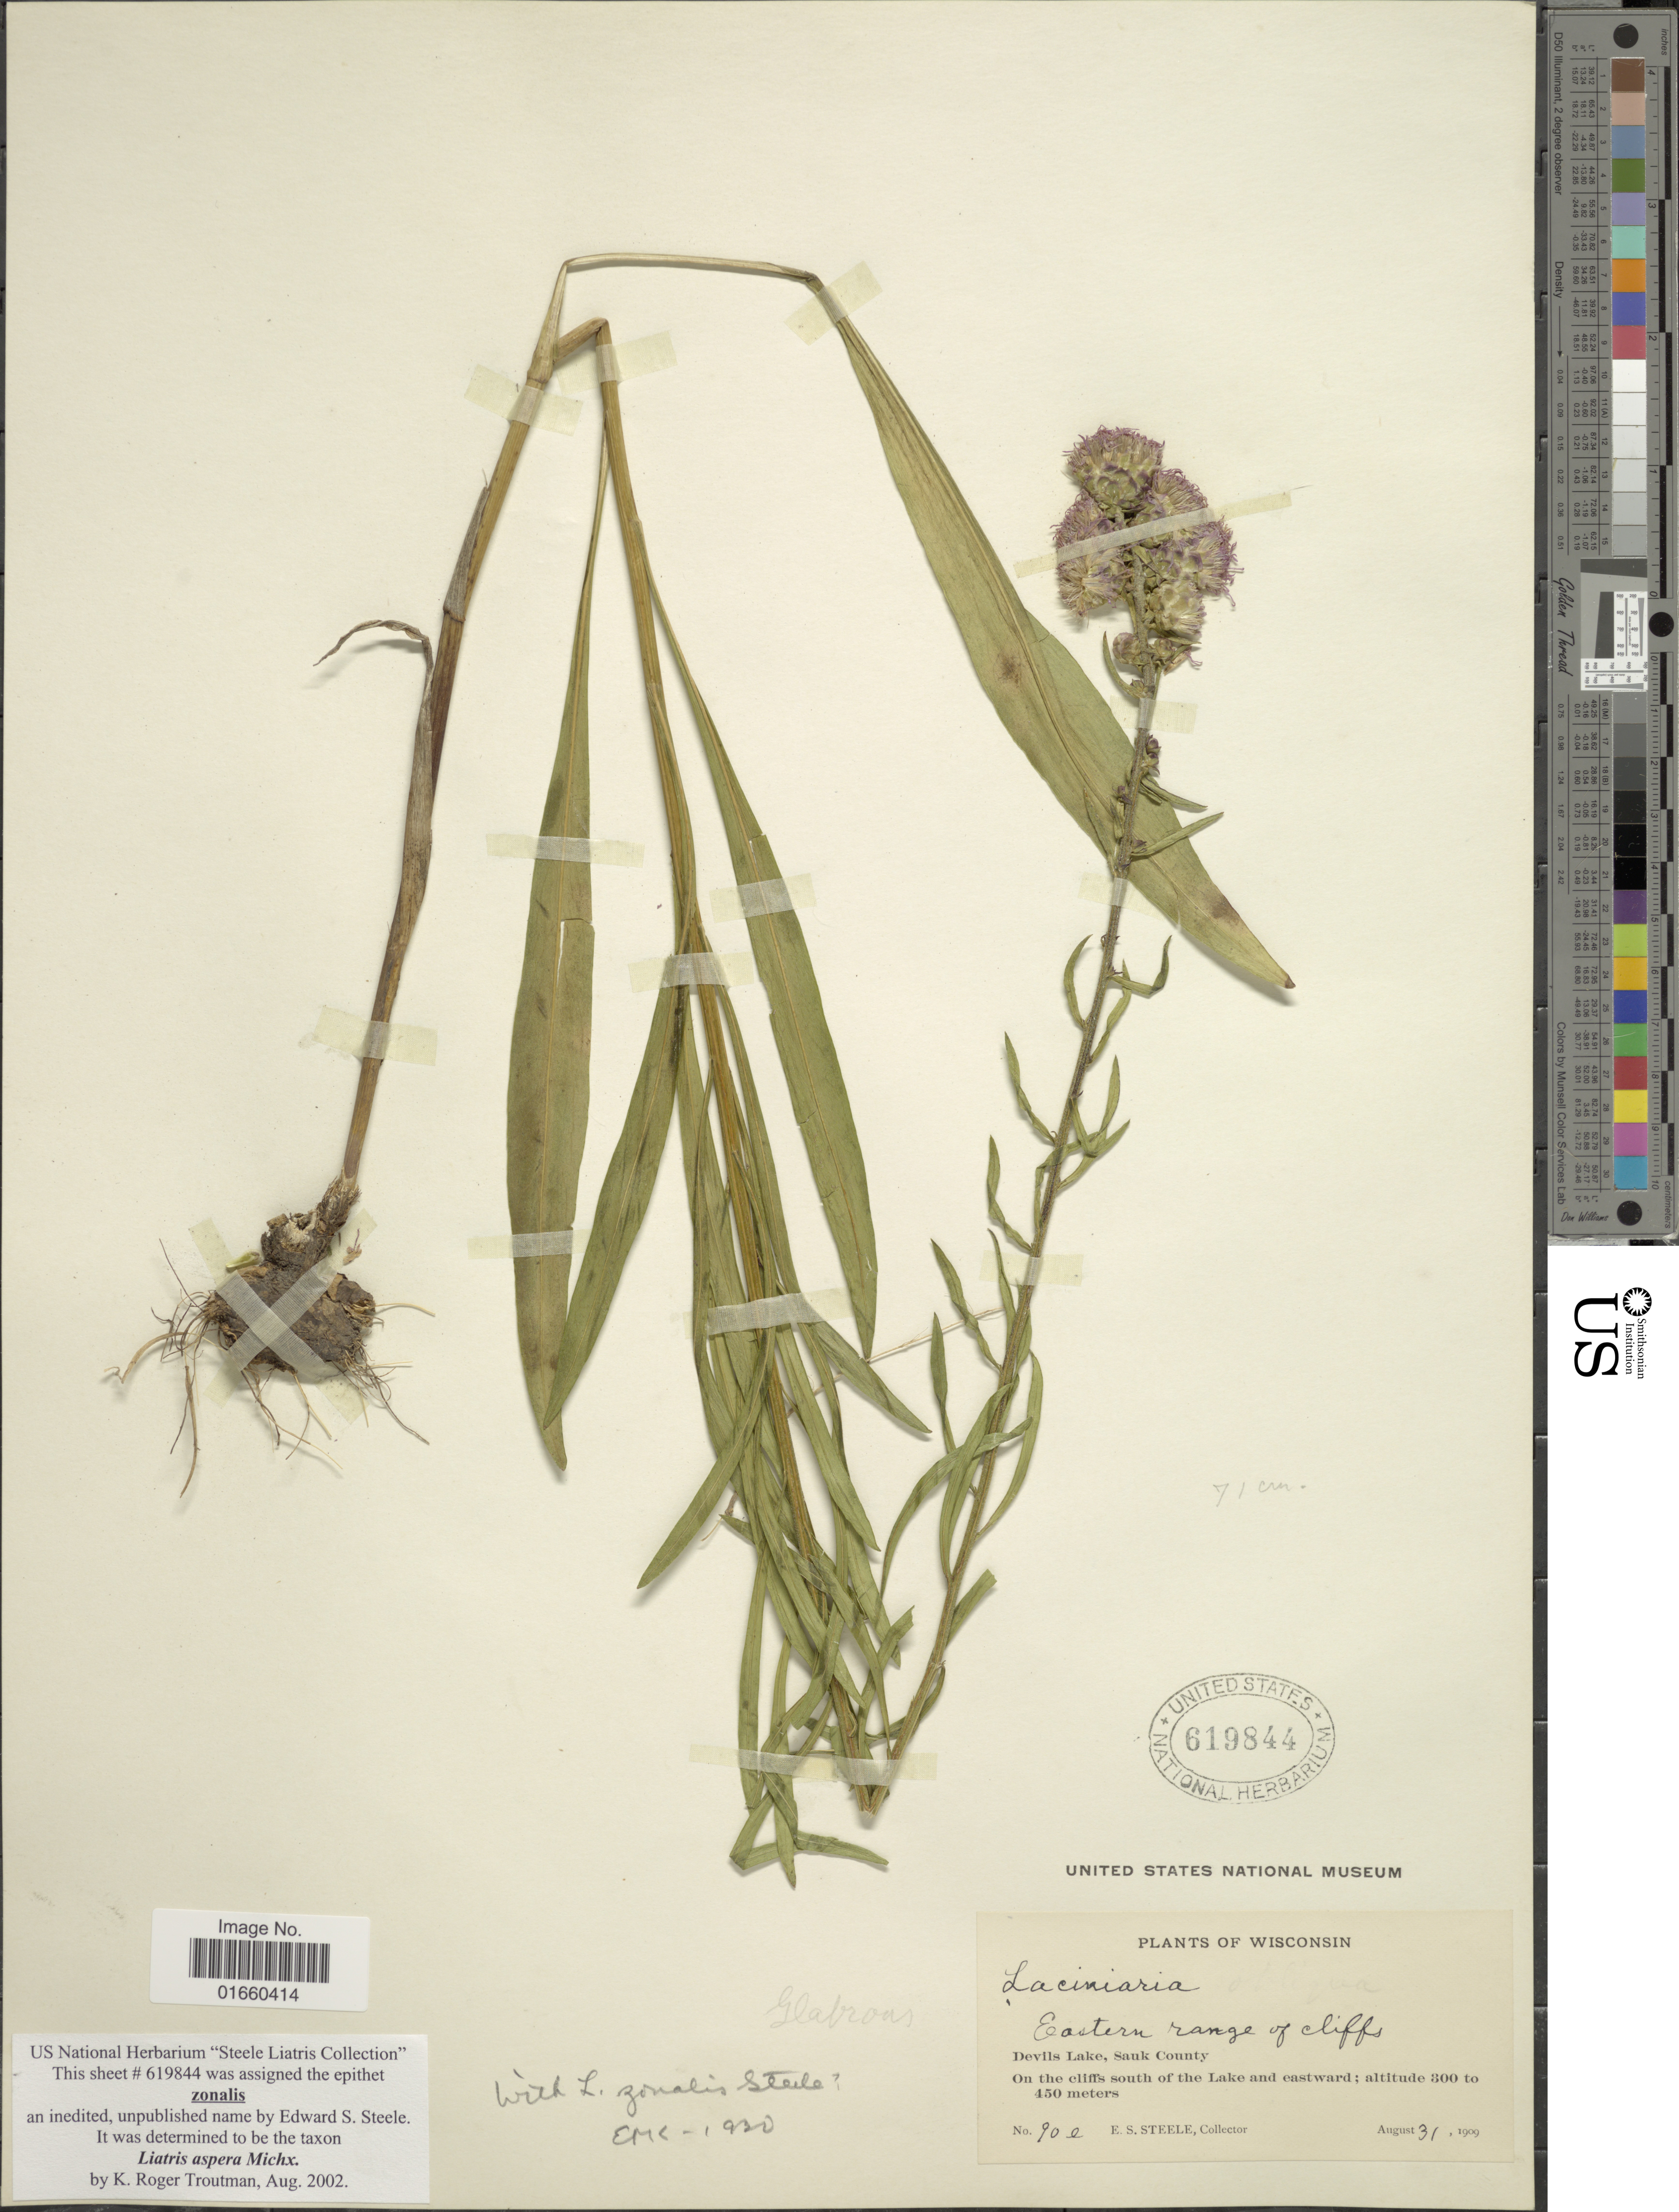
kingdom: Plantae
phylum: Tracheophyta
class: Magnoliopsida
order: Asterales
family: Asteraceae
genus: Liatris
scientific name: Liatris aspera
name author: Michx.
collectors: E. Steele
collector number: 90e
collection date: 1909-08-31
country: United States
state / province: Wisconsin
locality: Eastern range of cliffs, Devils Lake, Sauk County, On the cliffs south of the Lake and eastward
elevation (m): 300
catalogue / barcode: US 619844